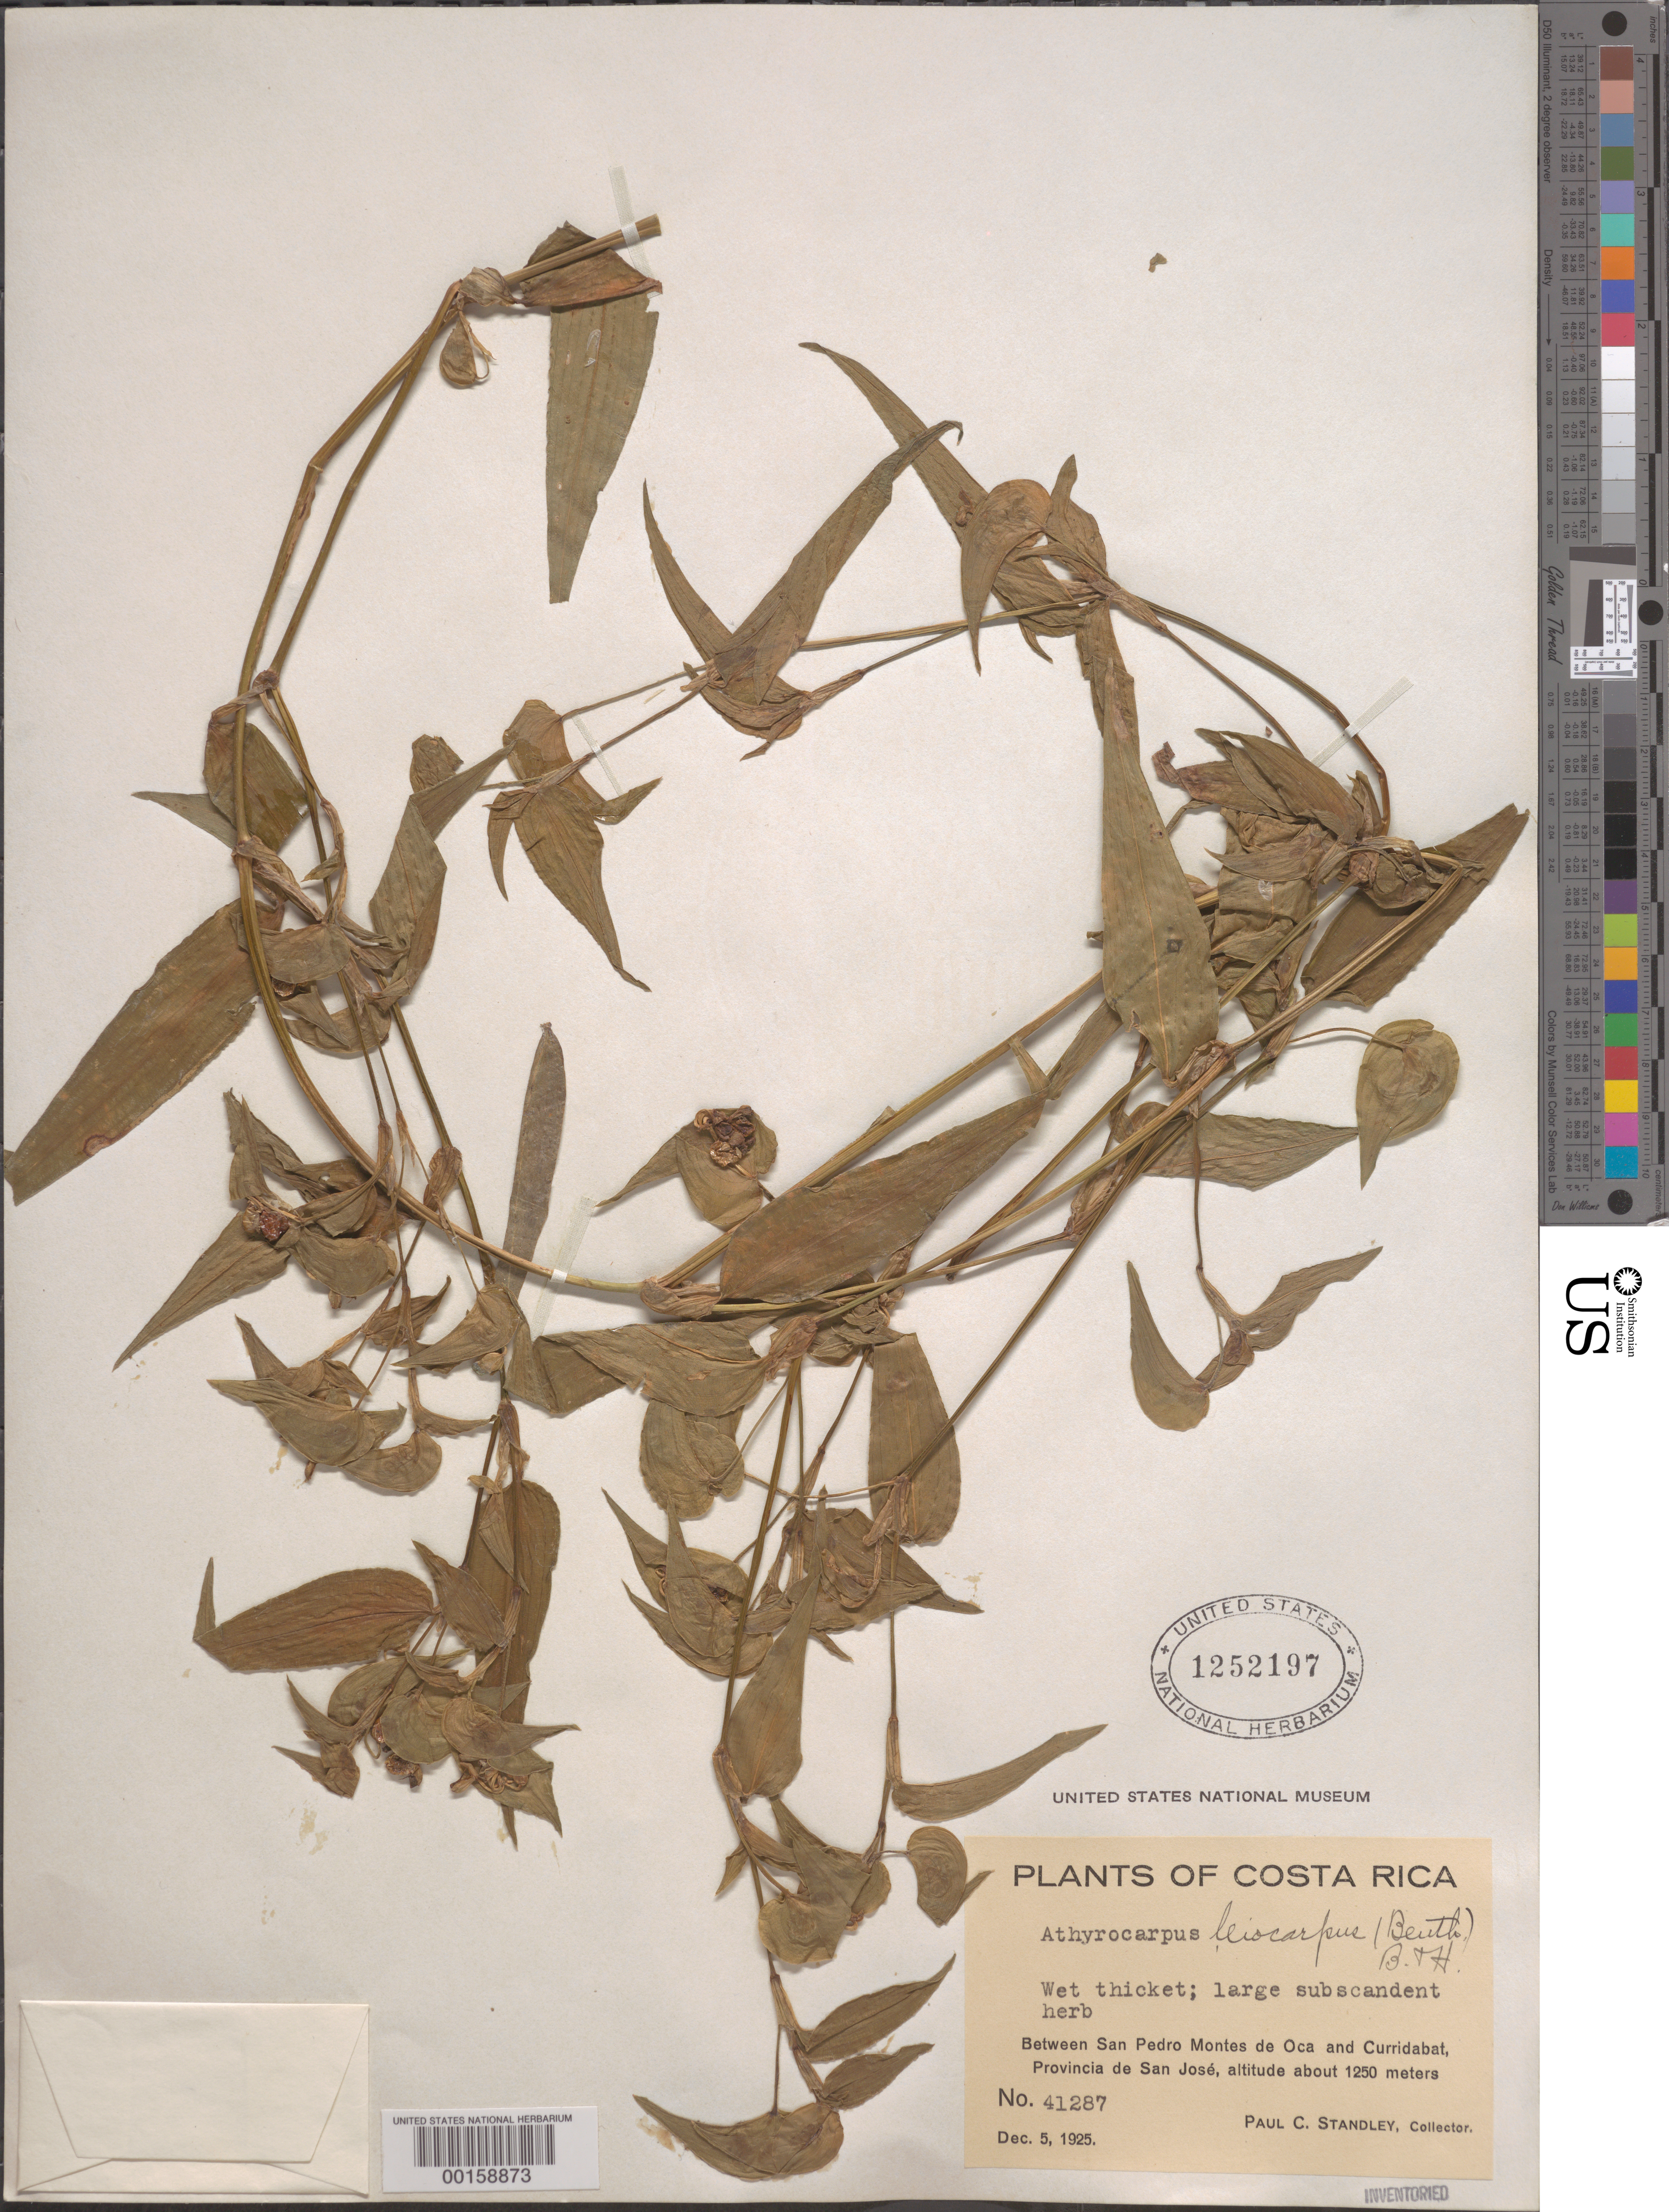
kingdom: Plantae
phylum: Tracheophyta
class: Liliopsida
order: Commelinales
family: Commelinaceae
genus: Commelina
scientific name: Commelina leiocarpa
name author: Benth.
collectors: P. C. Standley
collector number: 41287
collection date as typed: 05 Dec 1925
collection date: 1925-12-05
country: Costa Rica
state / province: San José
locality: Between san pedro montes de oca and curridabat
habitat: Wet thicket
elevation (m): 1250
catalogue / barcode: US 1252197